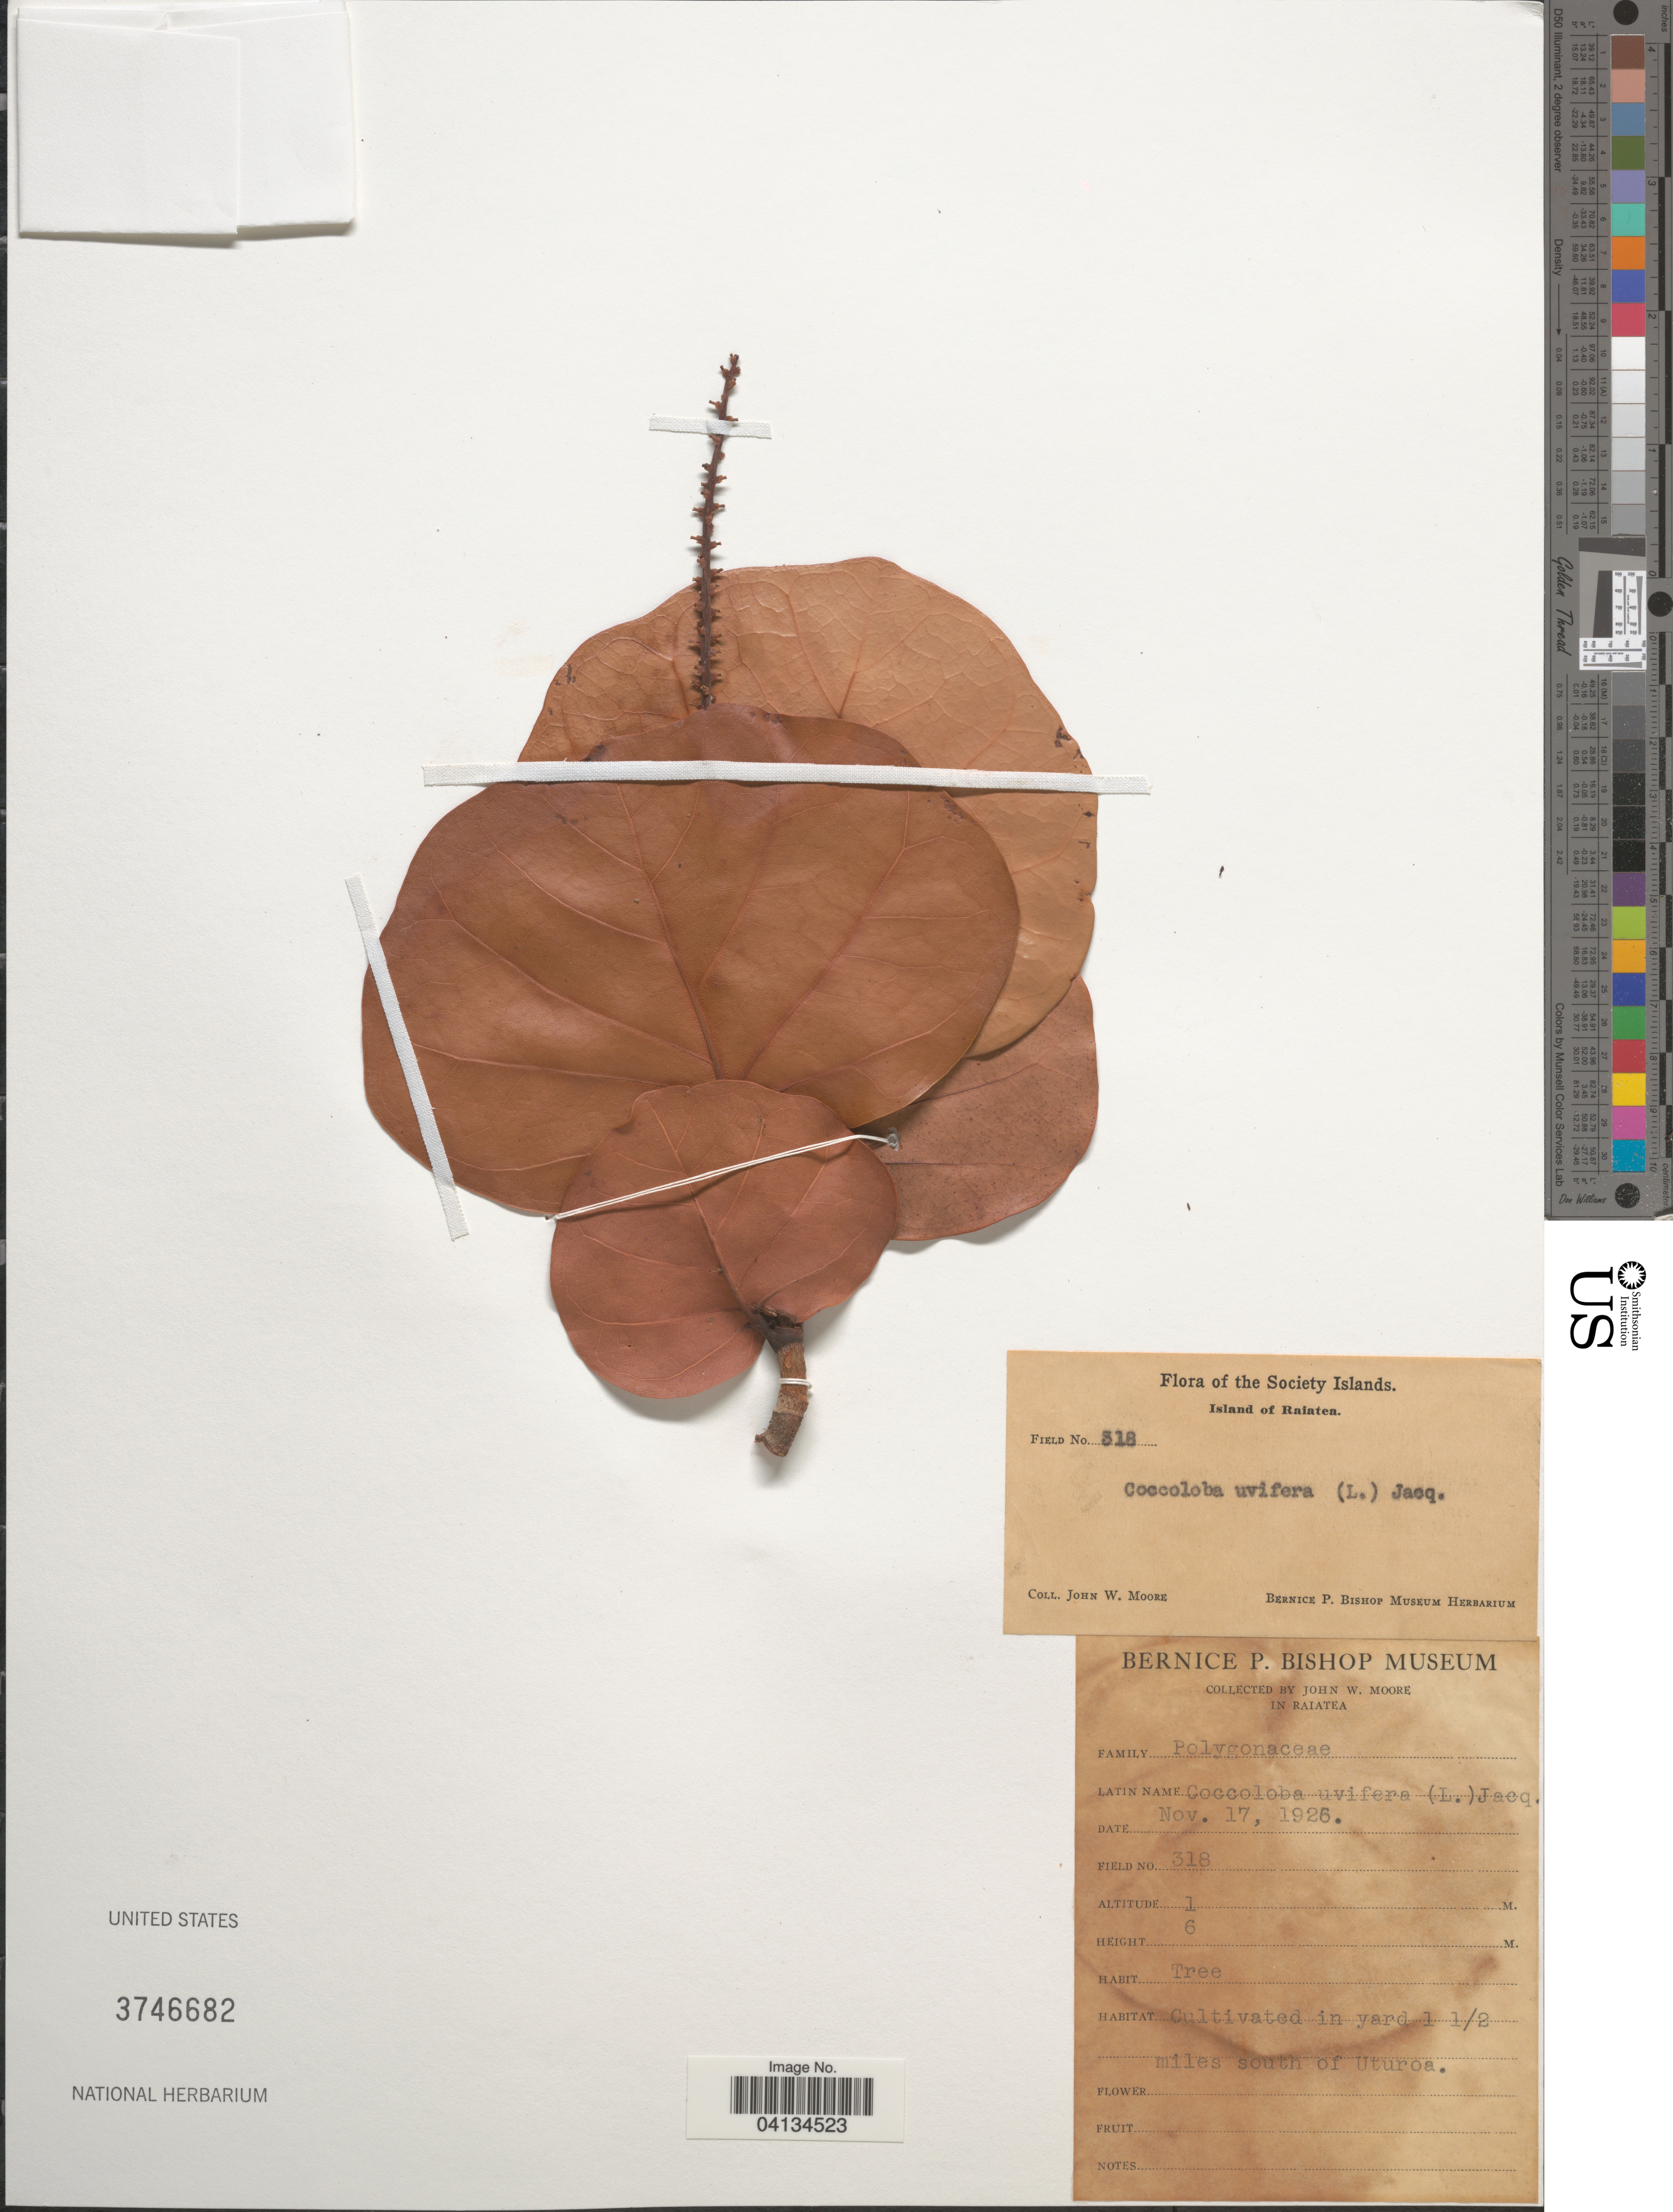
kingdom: Plantae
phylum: Tracheophyta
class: Magnoliopsida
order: Caryophyllales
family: Polygonaceae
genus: Coccoloba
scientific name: Coccoloba uvifera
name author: L.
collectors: J. Moore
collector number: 318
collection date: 1926-11-17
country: French Polynesia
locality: The Society Islands. Island of Raiatea. Cultivated in yard 1 ½ miles south of Uturoa.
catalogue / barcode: US 3746682